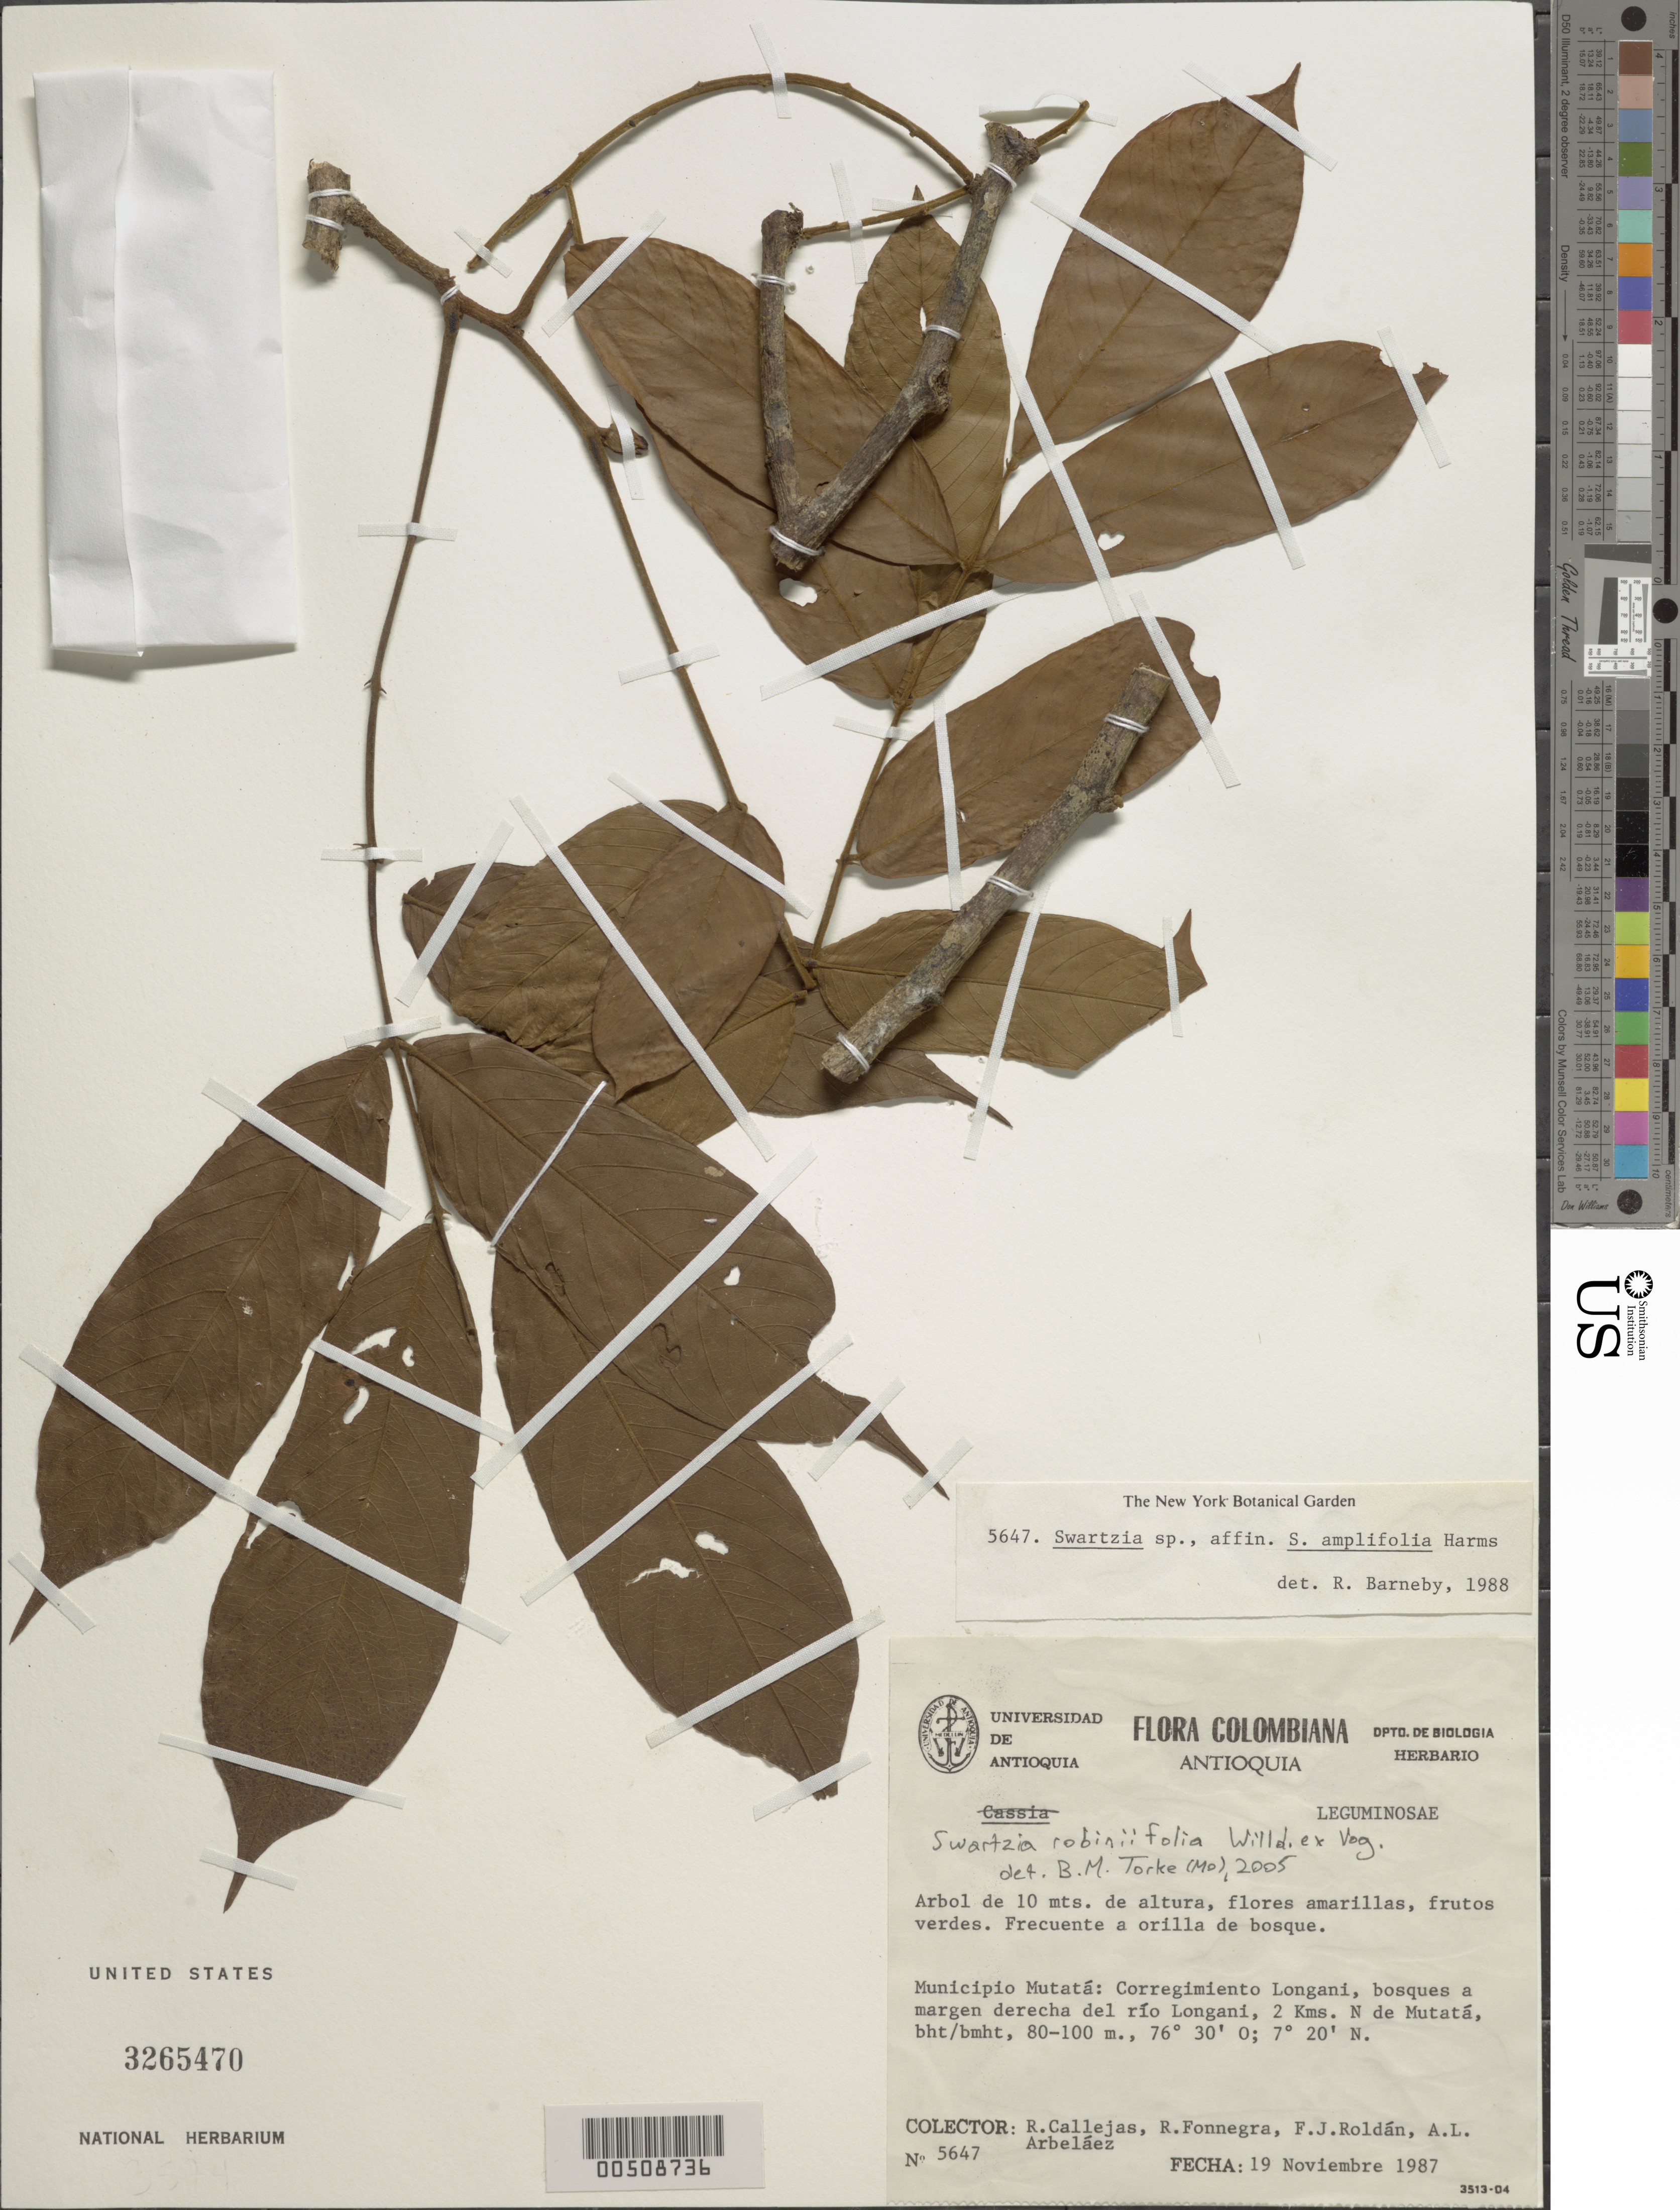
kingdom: Plantae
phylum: Tracheophyta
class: Magnoliopsida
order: Fabales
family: Fabaceae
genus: Swartzia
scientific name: Swartzia robiniifolia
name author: Willd. ex Vogel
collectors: R. Callejas, R. Fonnegra G., F. J. Roldán & A. Arbeláez Alvarez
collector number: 5647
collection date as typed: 19 Nov 1987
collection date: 1987-11-19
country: Colombia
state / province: Antioquia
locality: Mutata, Rio Longani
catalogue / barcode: US 3265470